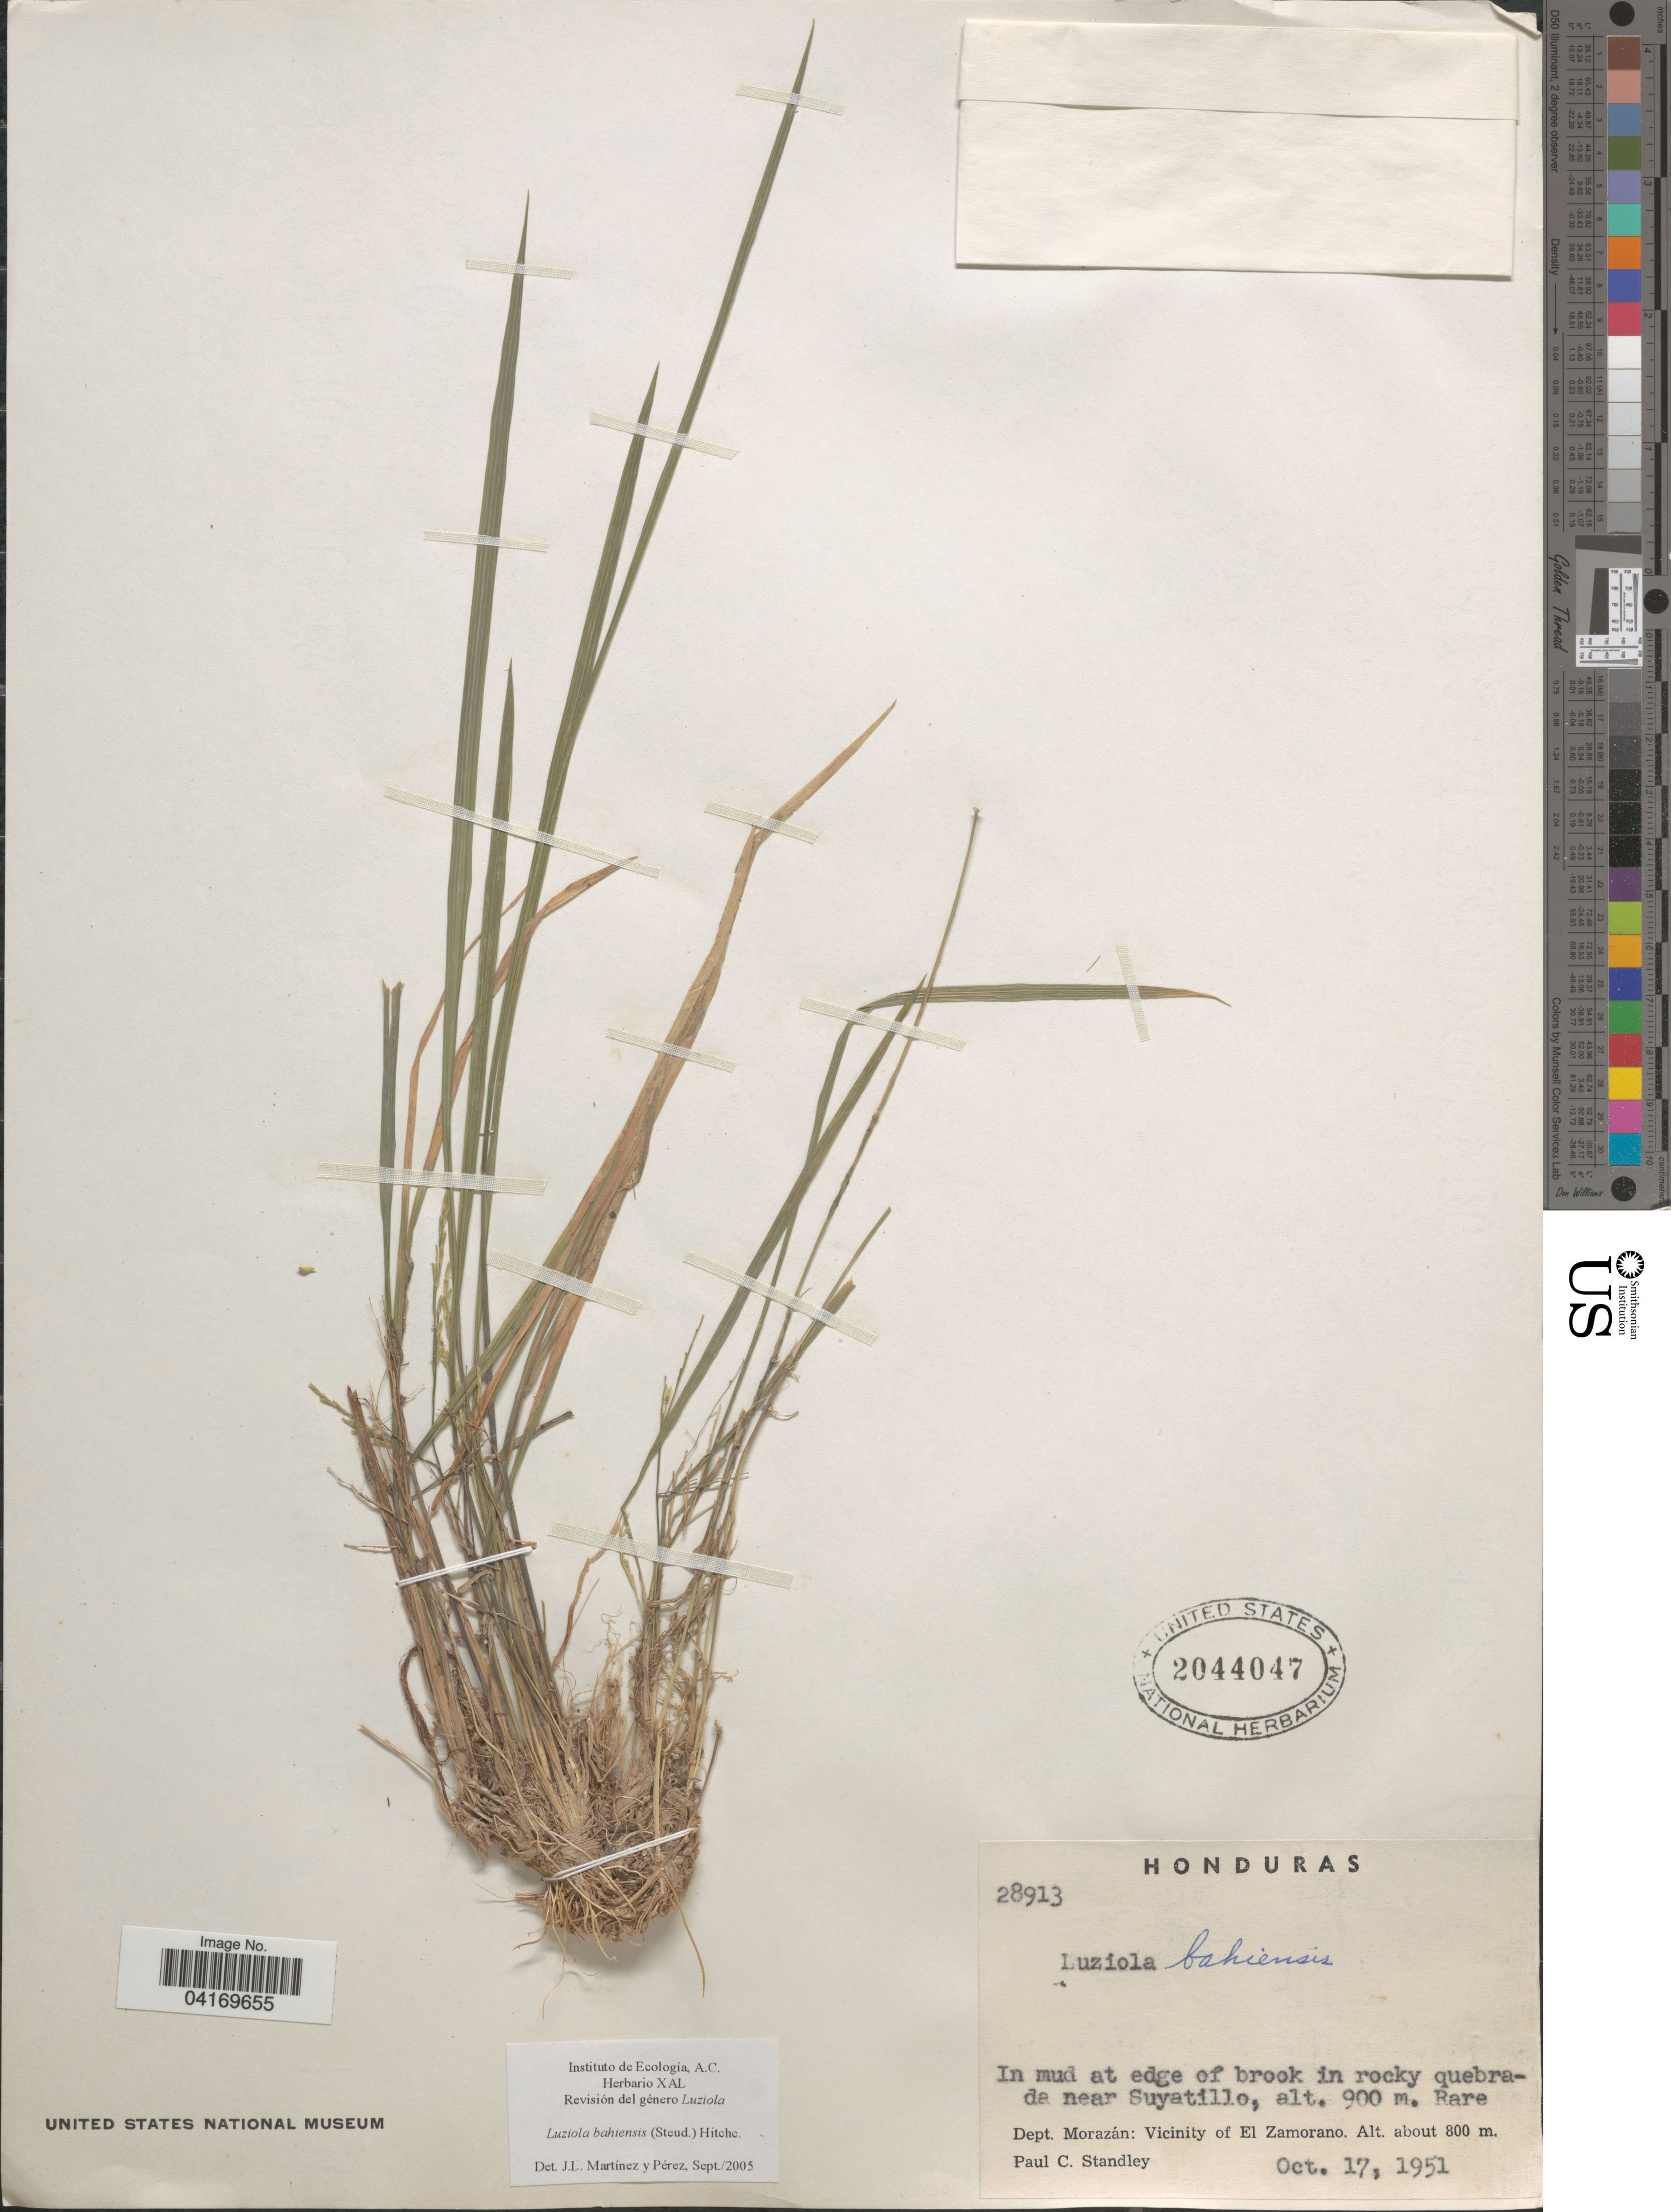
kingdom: Plantae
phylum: Tracheophyta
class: Liliopsida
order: Poales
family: Poaceae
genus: Luziola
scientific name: Luziola bahiensis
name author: (Steud.) Hitchc.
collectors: P. C. Standley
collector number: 28913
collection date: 1951-10-17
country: Honduras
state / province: Fco. Morazán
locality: Near Suyatillo. Dept. Morazán: Vicinity of El Zamorano.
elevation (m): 800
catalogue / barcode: US 2044047